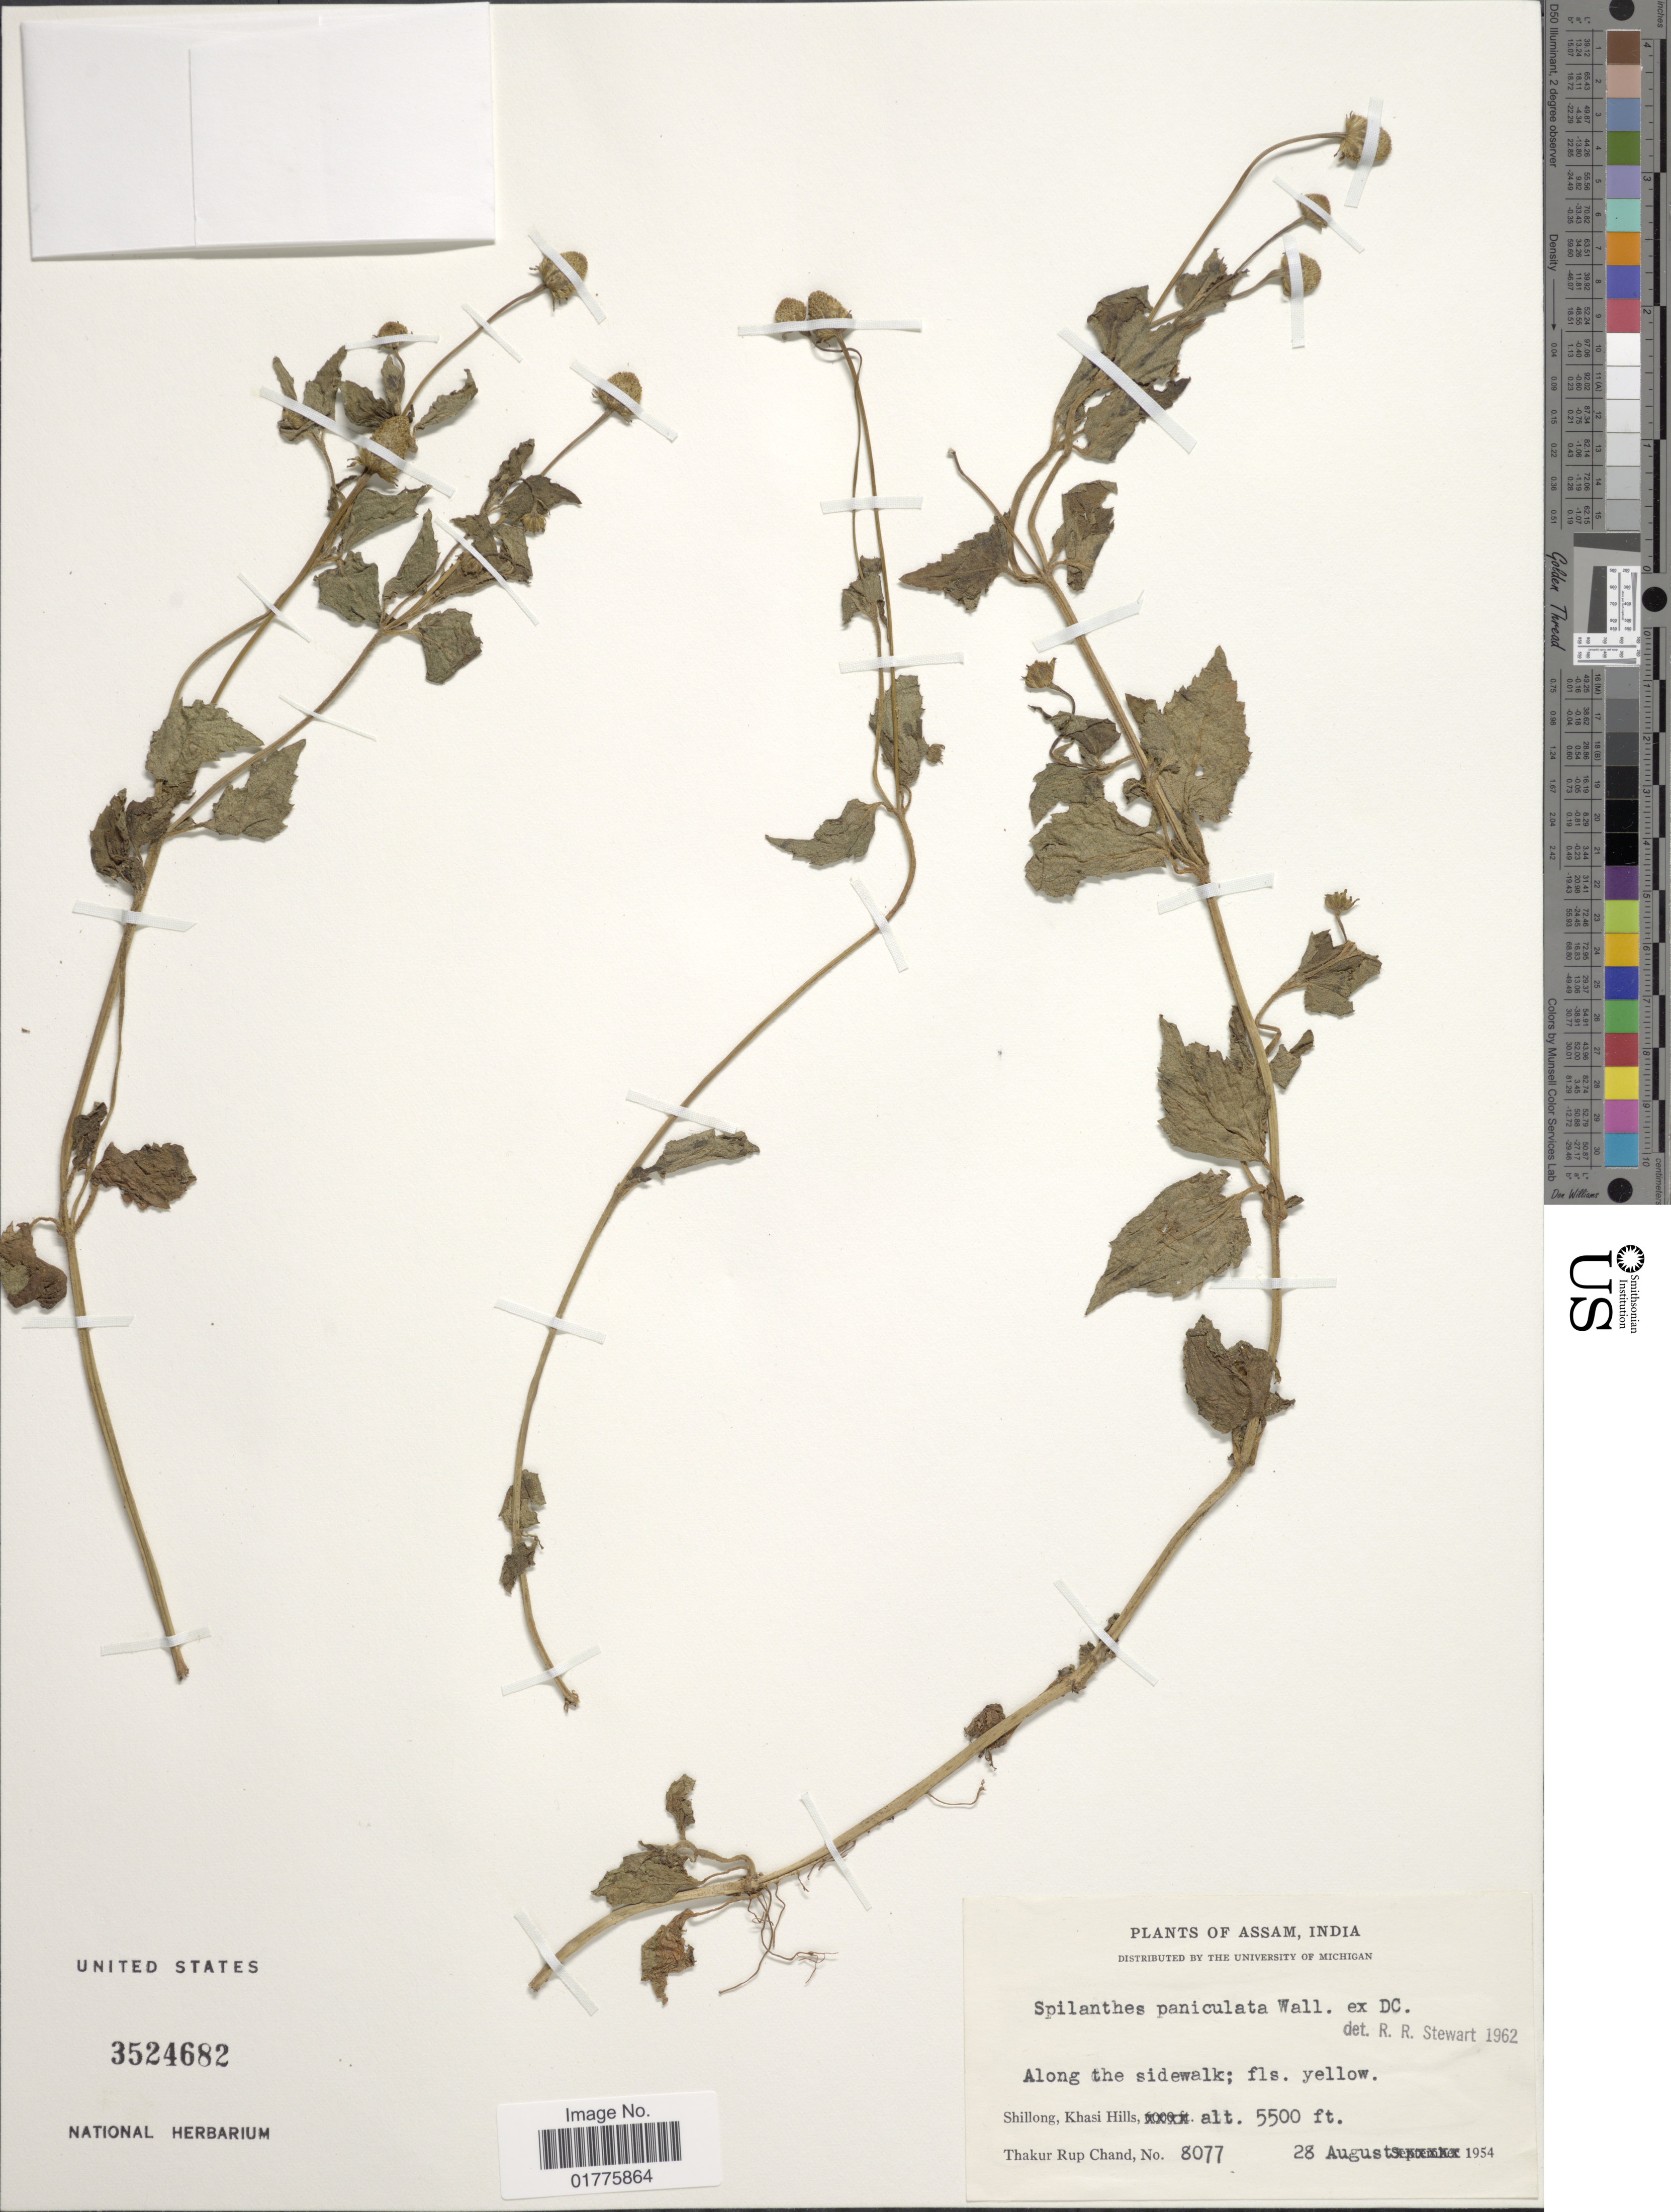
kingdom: Plantae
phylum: Tracheophyta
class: Magnoliopsida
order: Asterales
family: Asteraceae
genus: Acmella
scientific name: Acmella paniculata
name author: (Wall. ex DC.) R.K. Jansen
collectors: T. R. Chand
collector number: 8077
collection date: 1954-08-28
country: India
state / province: Meghalaya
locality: Shillong, Khasi Hills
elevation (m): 1676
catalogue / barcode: US 3524682